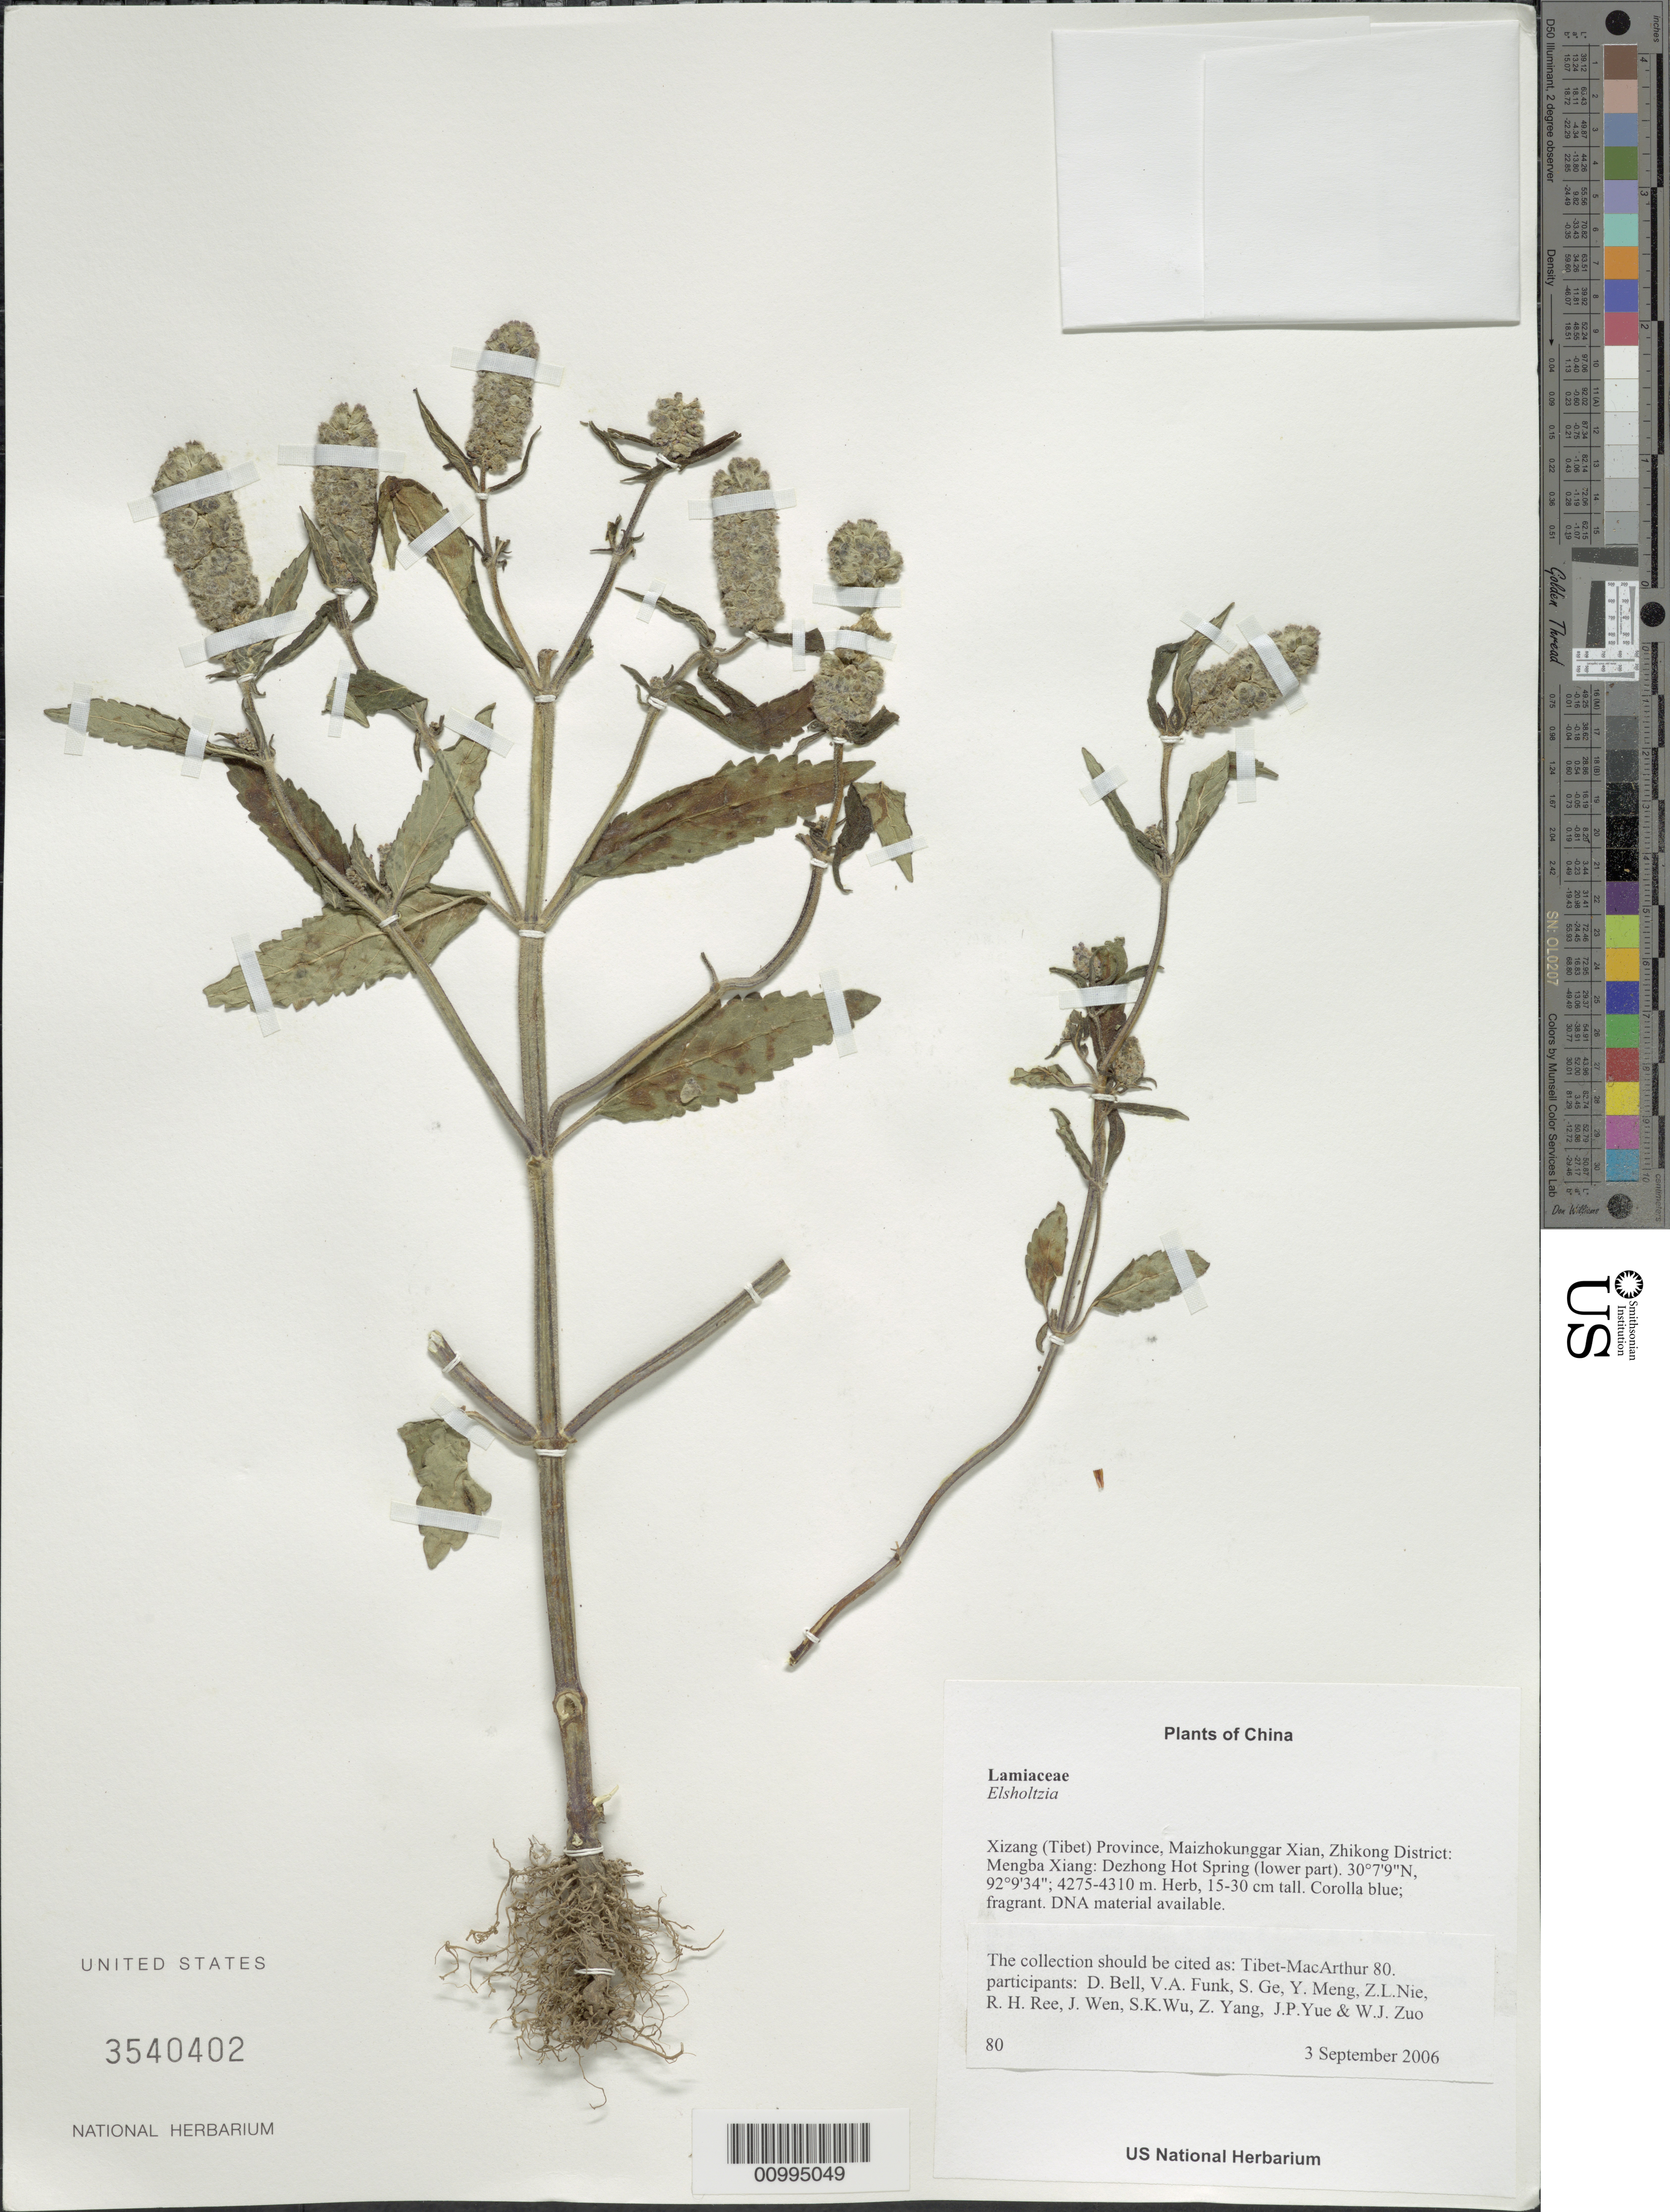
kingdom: Plantae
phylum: Tracheophyta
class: Magnoliopsida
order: Lamiales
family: Lamiaceae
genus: Elsholtzia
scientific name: Elsholtzia sp.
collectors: Tibet-MacArthur, D. A. Bell, V. Funk, S. Ge, Y. Meng, Z. Nie, R. Ree, J. Wen, S. K. Wu, Z. Yang, J. Yue & W. Zuo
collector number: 80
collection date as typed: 03 Sep 2006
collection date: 2006-09-03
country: China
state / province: Xizang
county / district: Maizhokunggar Xian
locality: Zhikong District: Mengba Xiang:Dezhong Hot Spring (lower part).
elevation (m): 4275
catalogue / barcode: US 3540402